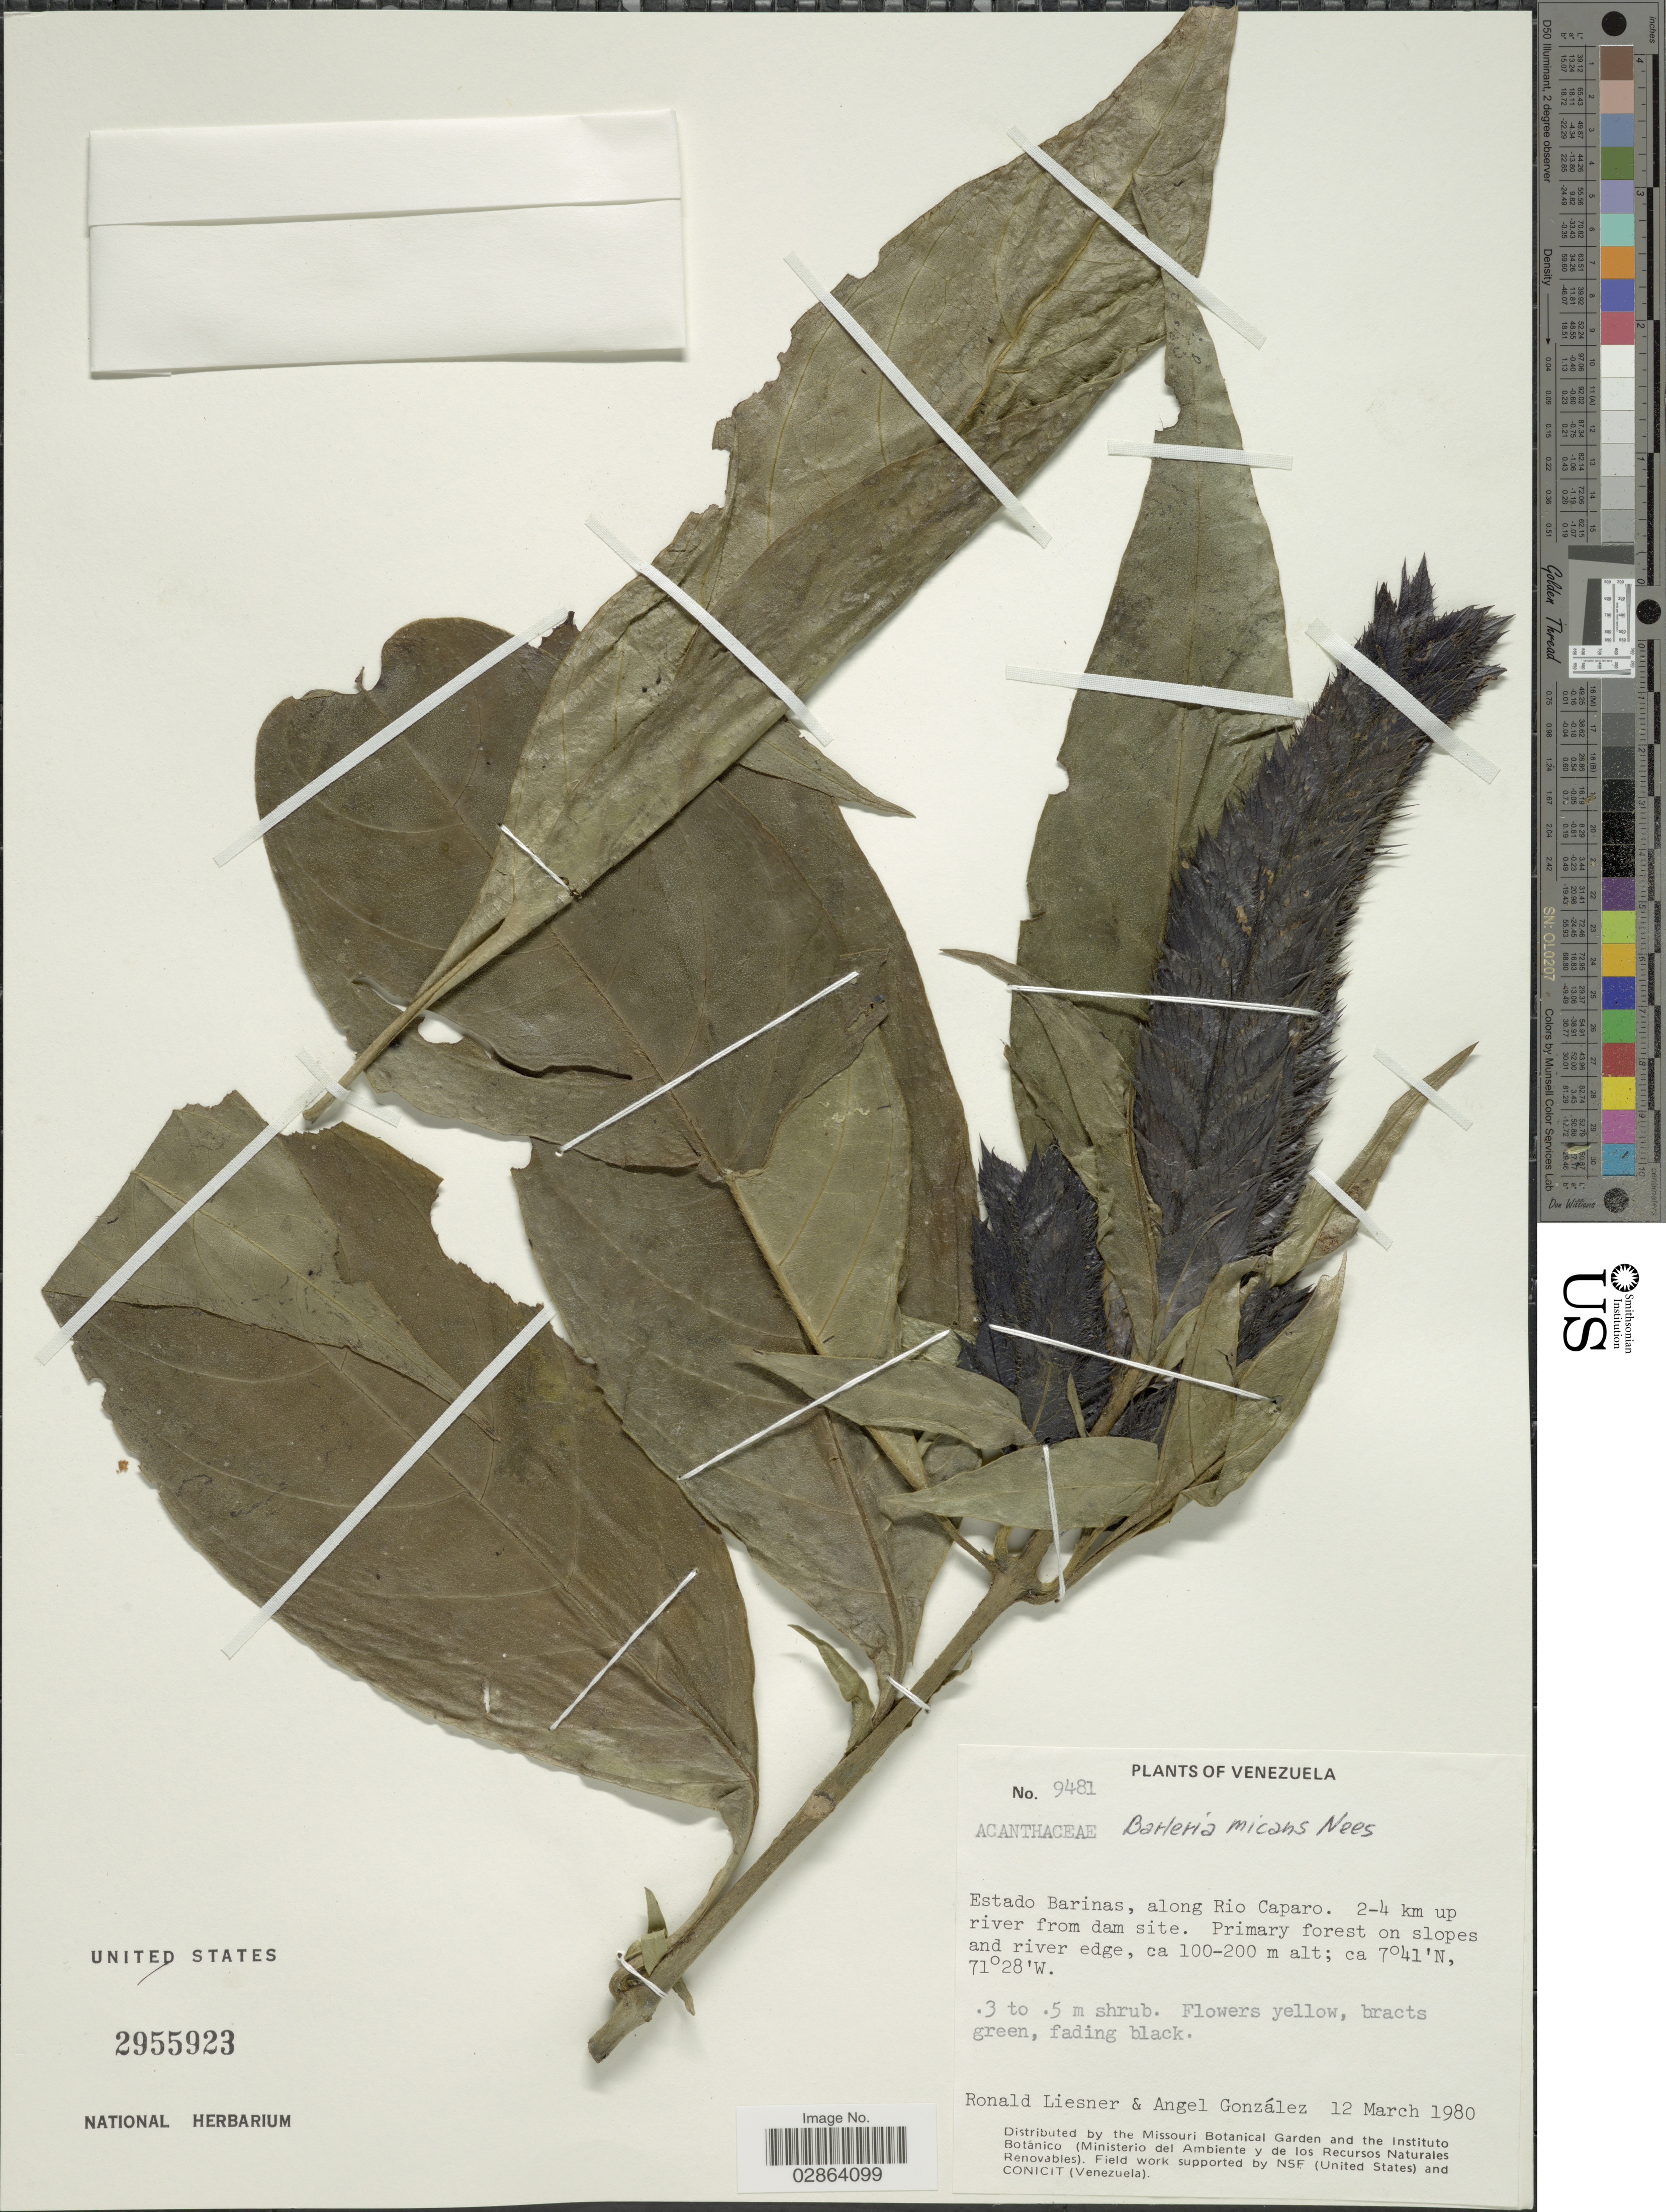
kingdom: Plantae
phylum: Tracheophyta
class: Magnoliopsida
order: Lamiales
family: Acanthaceae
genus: Barleria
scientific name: Barleria micans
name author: Nees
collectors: R. L. Liesner & A. C. González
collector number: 9481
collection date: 1980-03-12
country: Venezuela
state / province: Barinas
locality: Along Rio Caparo, 2-4 km up river from dam site.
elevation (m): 100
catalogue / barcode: US 2955923